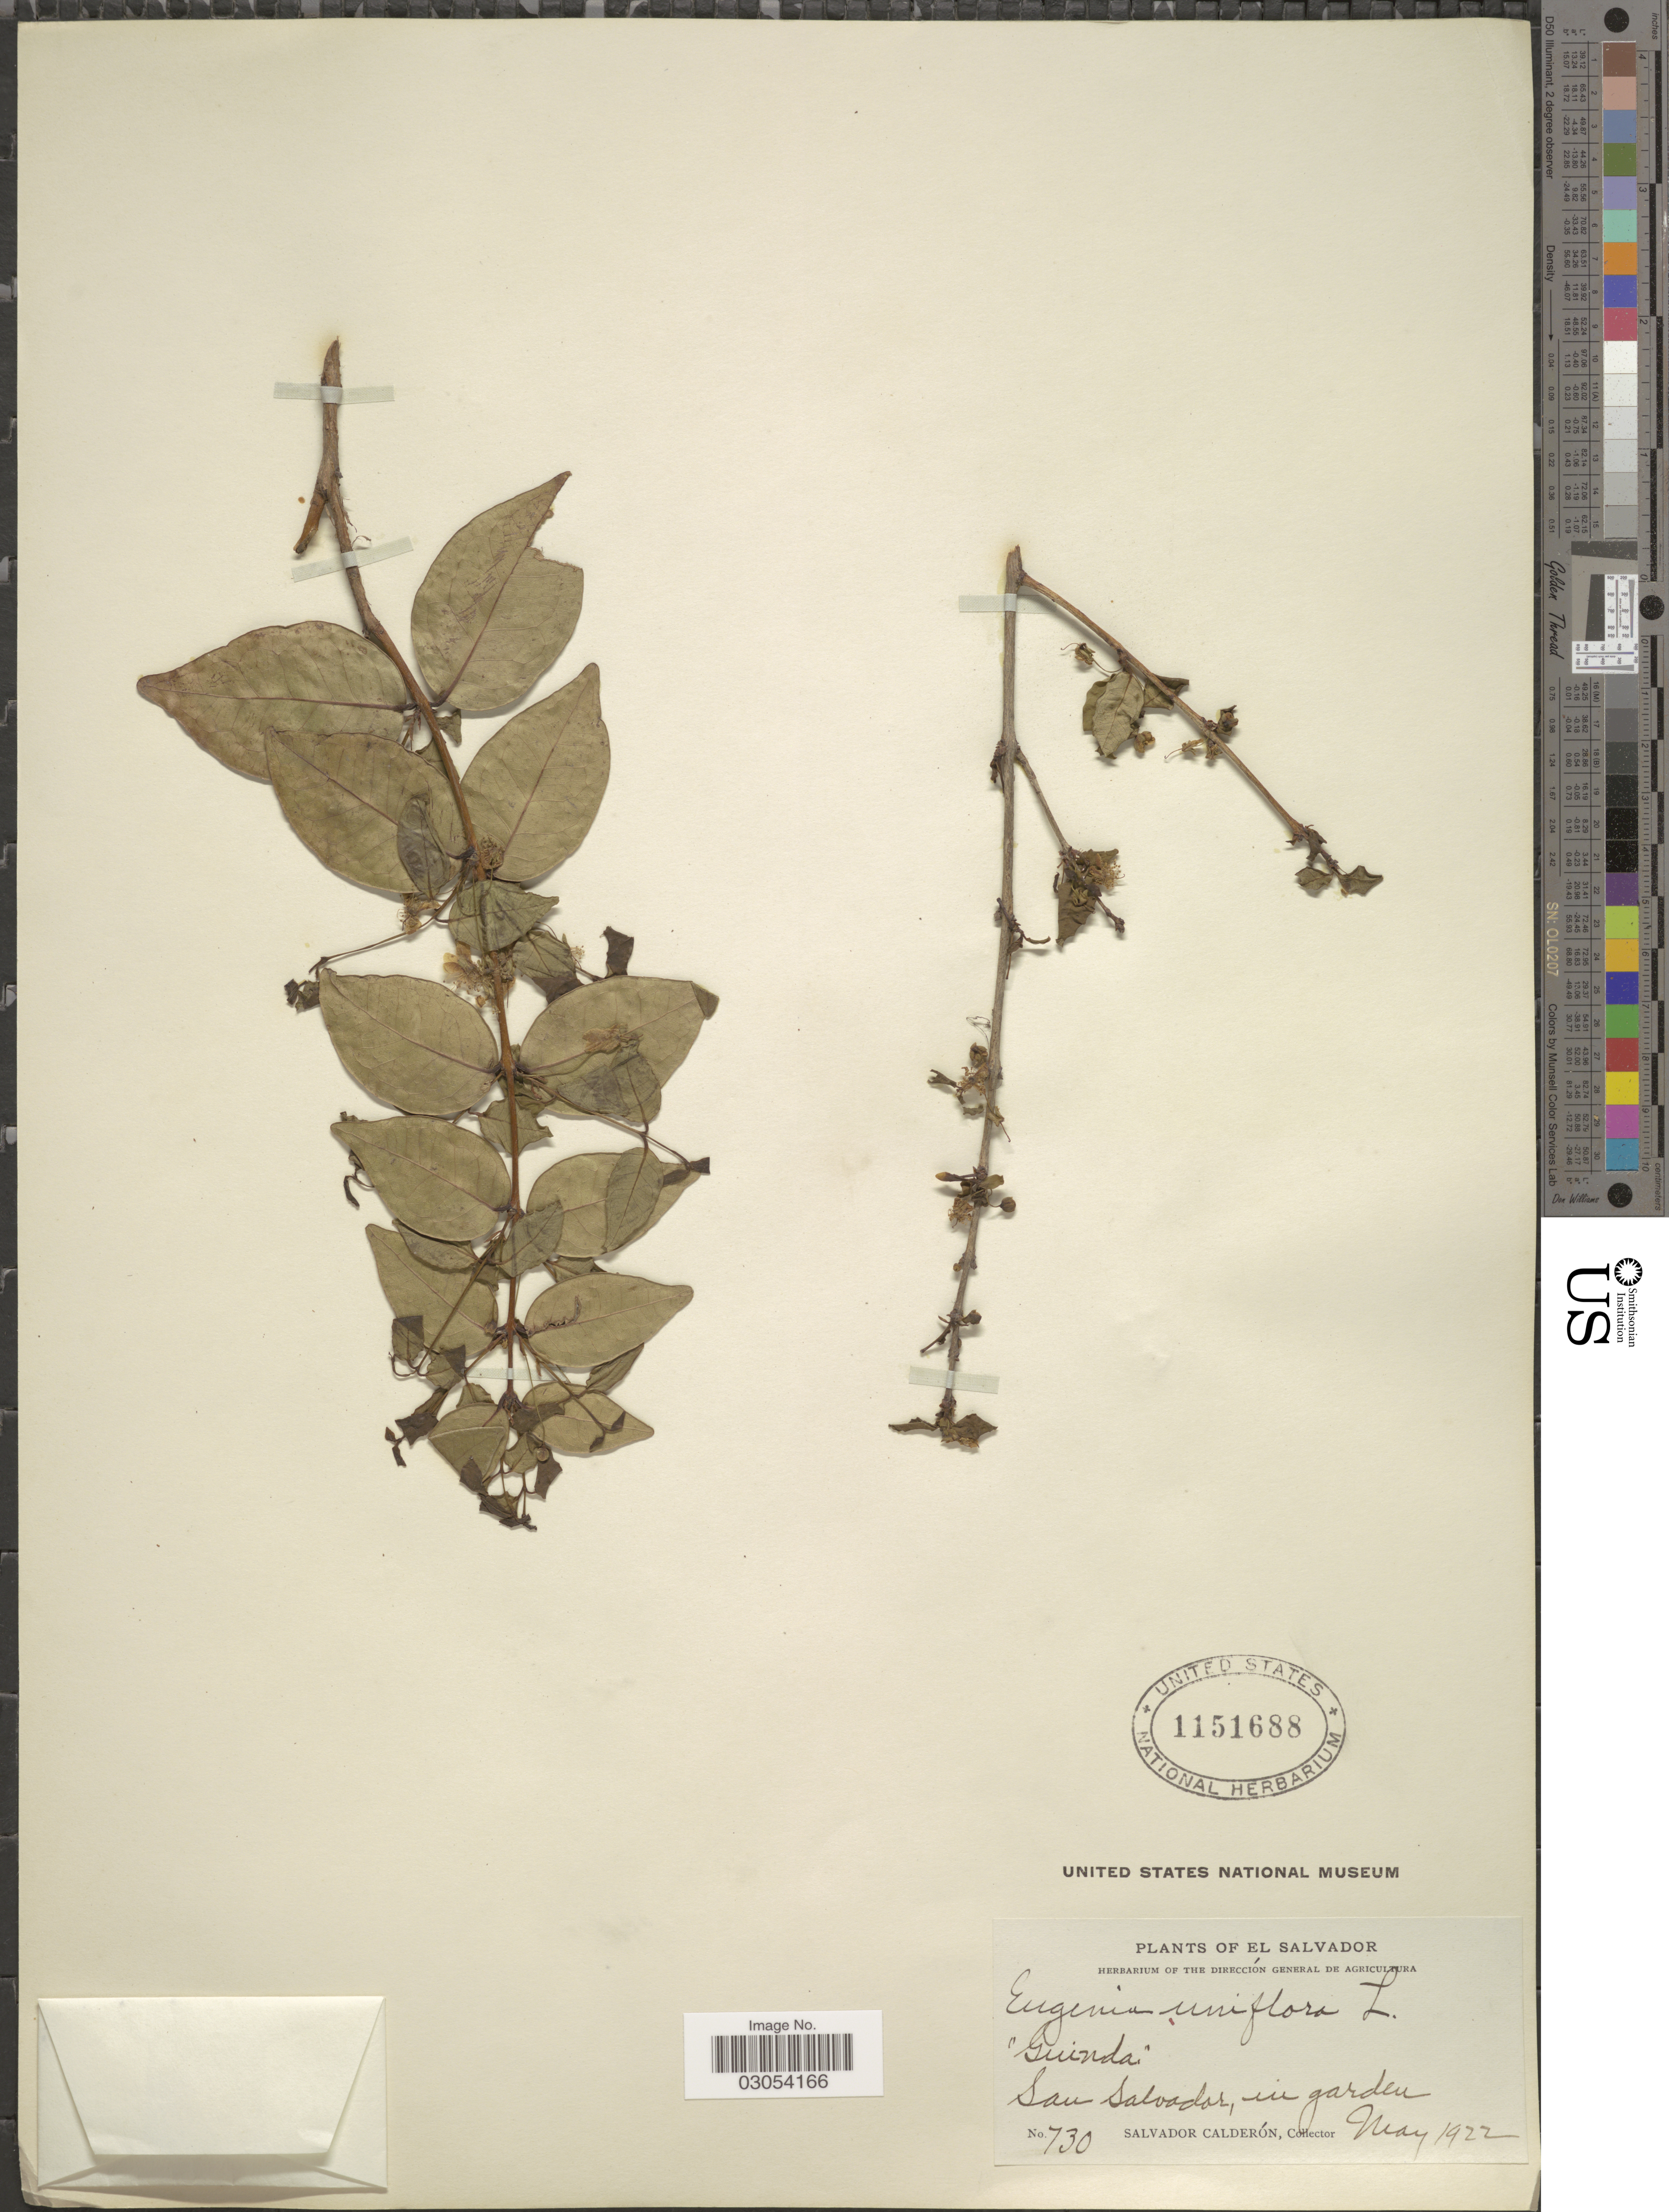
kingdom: Plantae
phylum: Tracheophyta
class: Magnoliopsida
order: Myrtales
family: Myrtaceae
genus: Eugenia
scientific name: Eugenia uniflora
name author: L.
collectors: S. Calderón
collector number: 730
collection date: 1922-05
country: El Salvador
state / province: San Salvador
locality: In garden.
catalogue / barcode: US 1151688